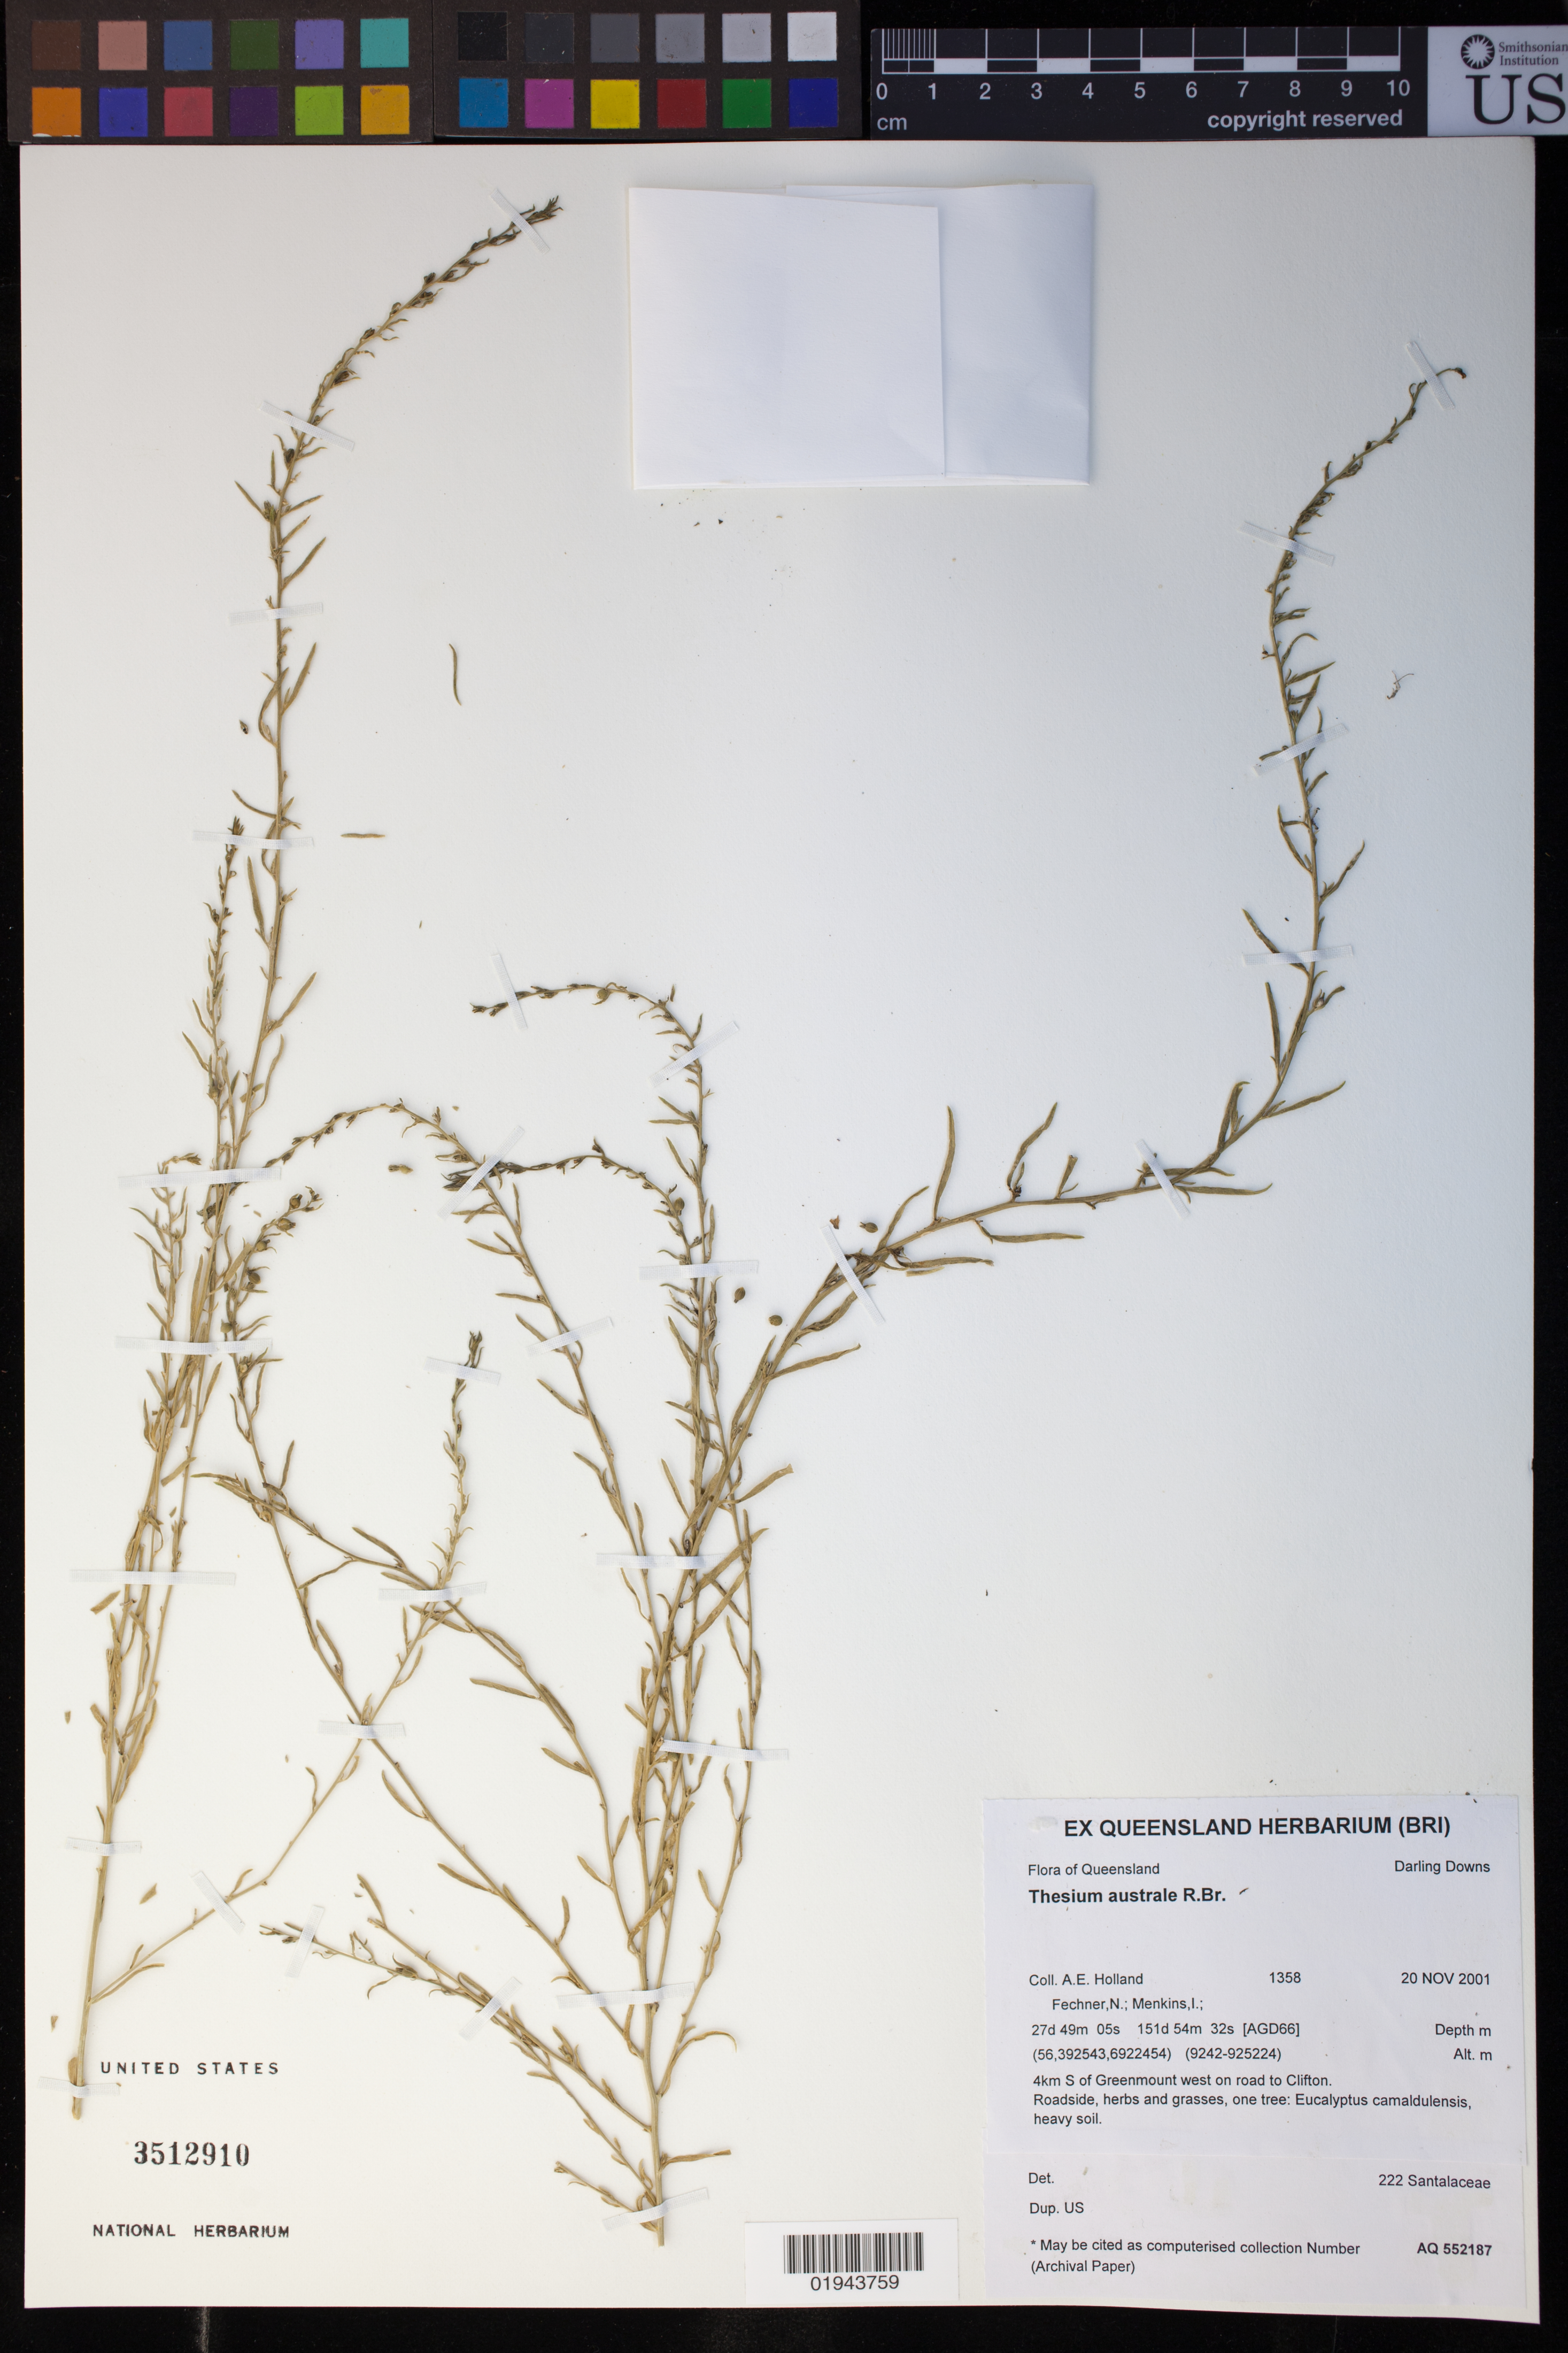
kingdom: Plantae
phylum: Tracheophyta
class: Magnoliopsida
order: Santalales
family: Thesiaceae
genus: Thesium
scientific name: Thesium australe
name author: R. Br.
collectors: A. Holland, N. Fechner & I. Menkins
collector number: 1358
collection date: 2001-11-20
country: Australia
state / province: Queensland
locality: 4km S of Greenmount west on road to Clifton.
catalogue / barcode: US 3512910